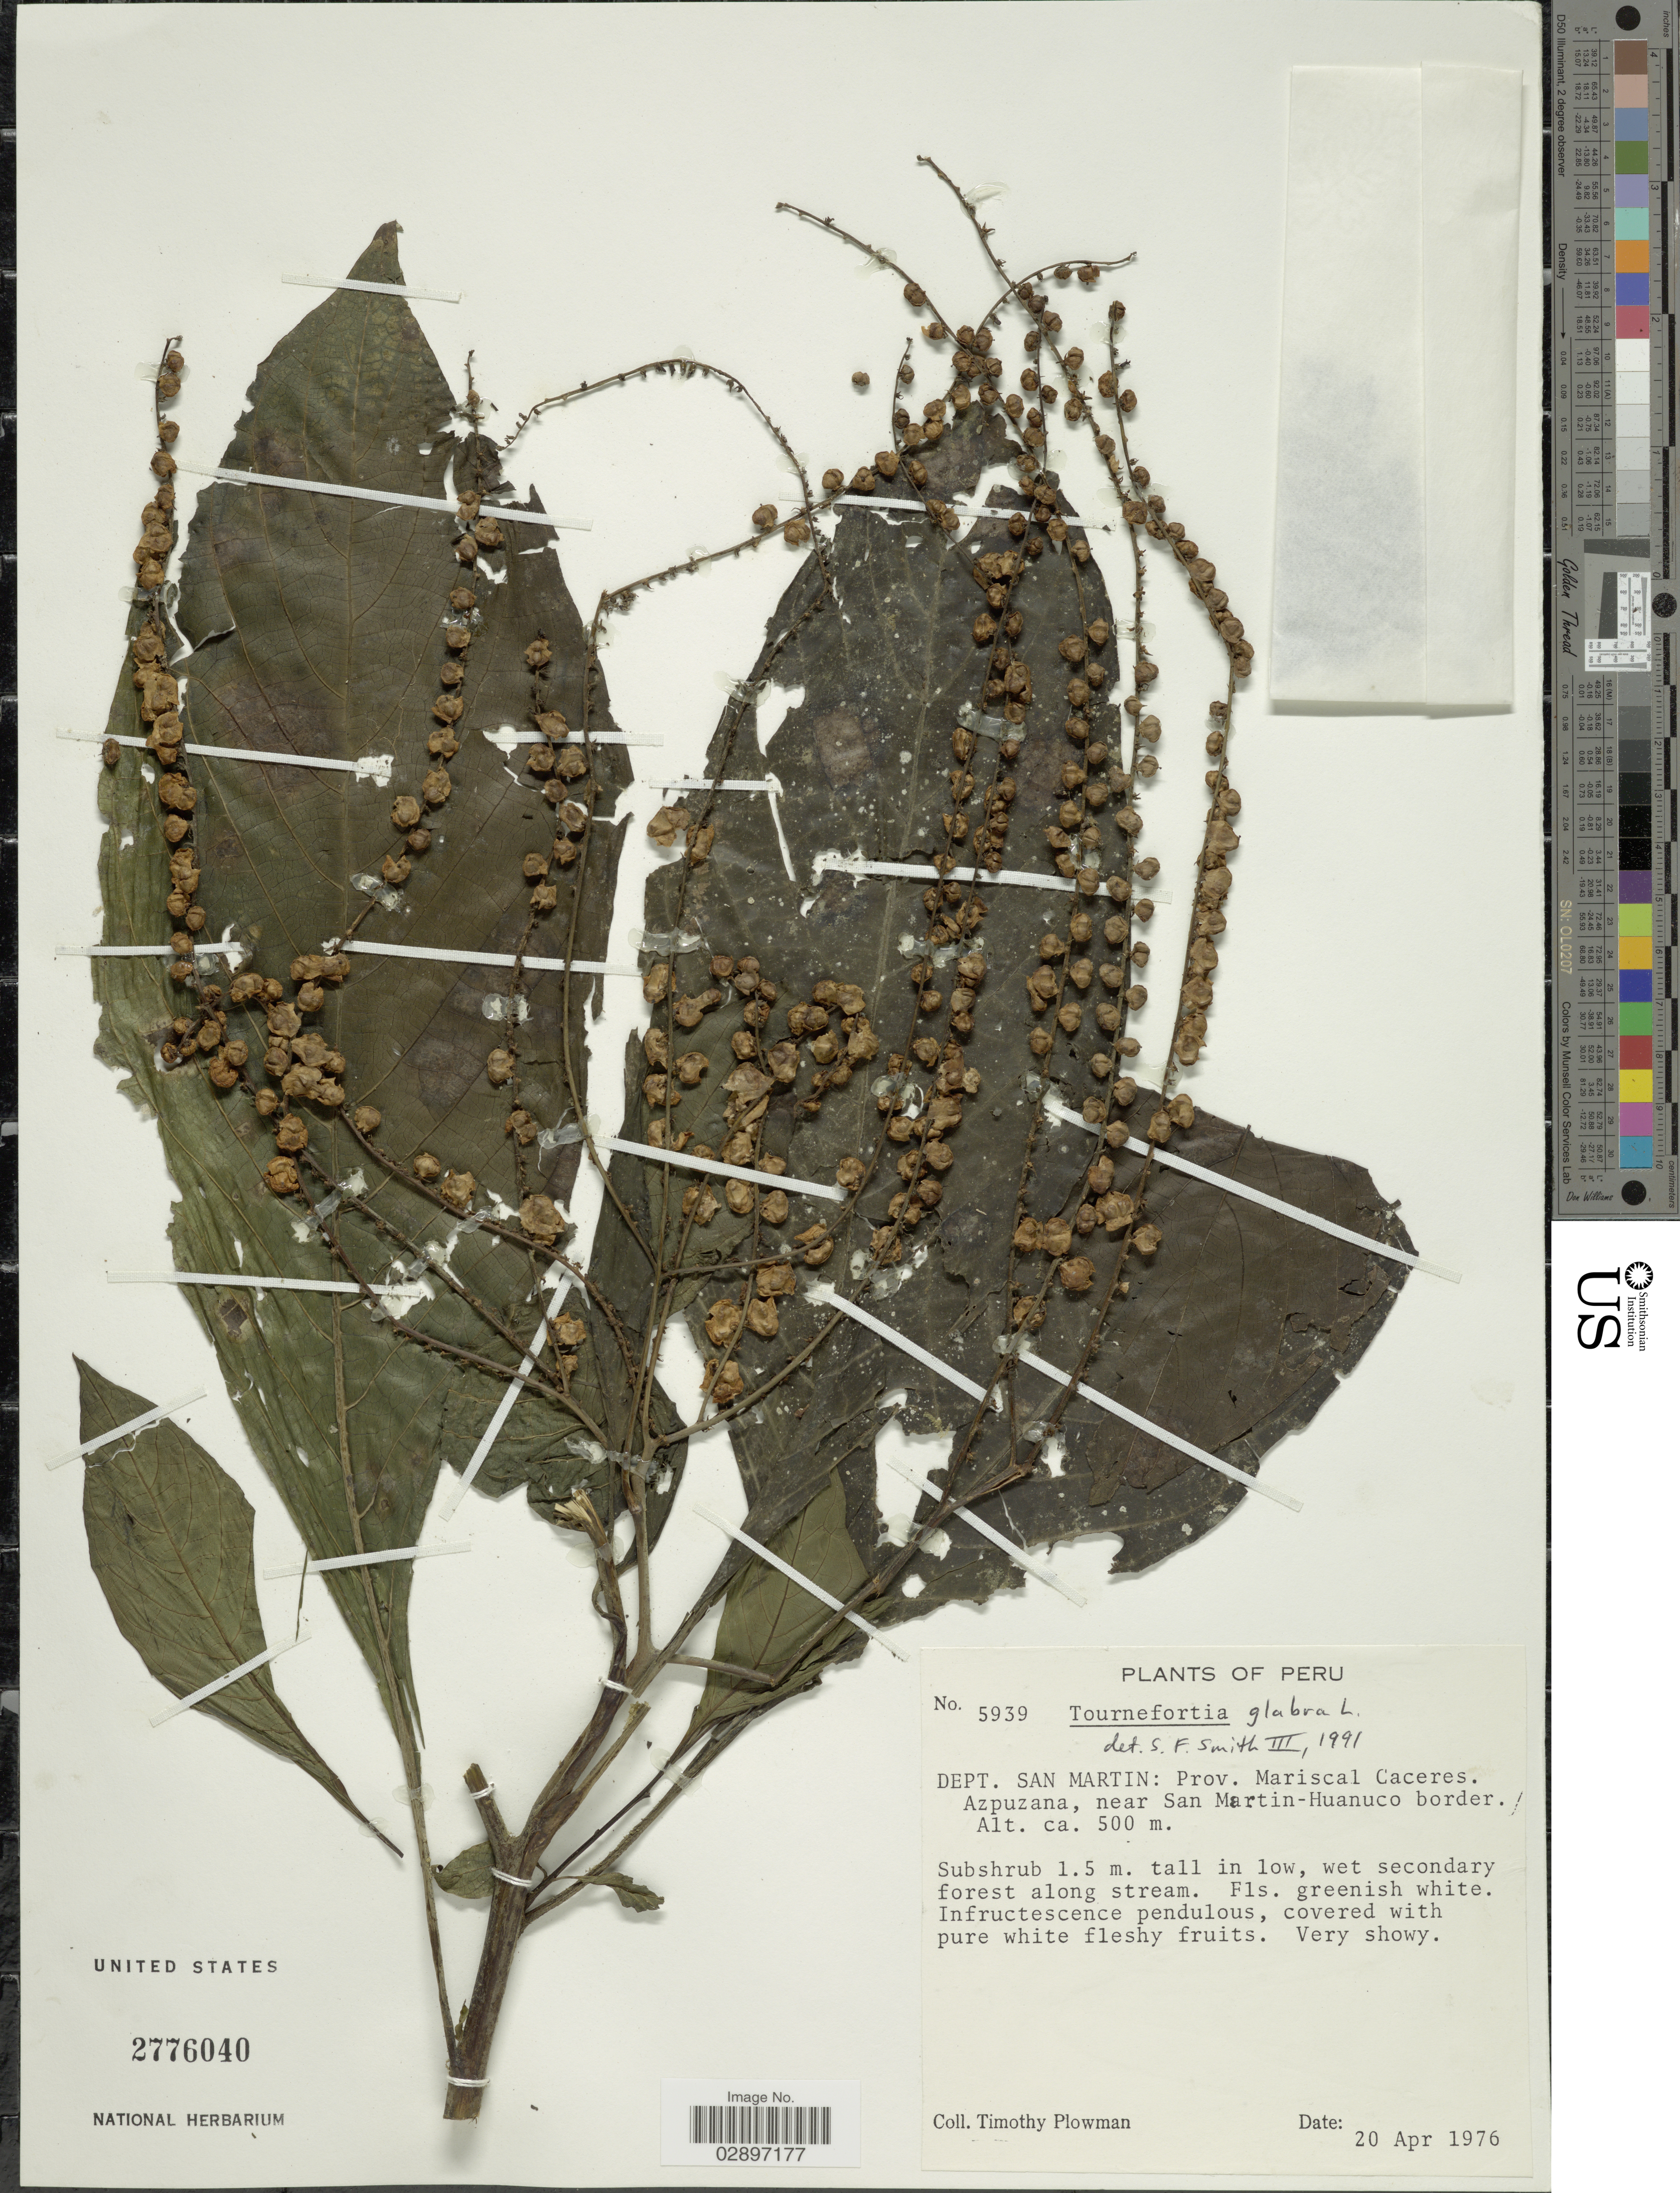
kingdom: Plantae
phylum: Tracheophyta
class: Magnoliopsida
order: Boraginales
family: Heliotropiaceae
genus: Tournefortia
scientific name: Tournefortia glabra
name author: L.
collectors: T. Plowman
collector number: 5939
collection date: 1976-04-20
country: Peru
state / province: San Martín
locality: Dept. San Martin: Prov. Mariscal Caceres. Azpuzana, near San Martin-Huanuco border.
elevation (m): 500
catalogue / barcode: US 2776040